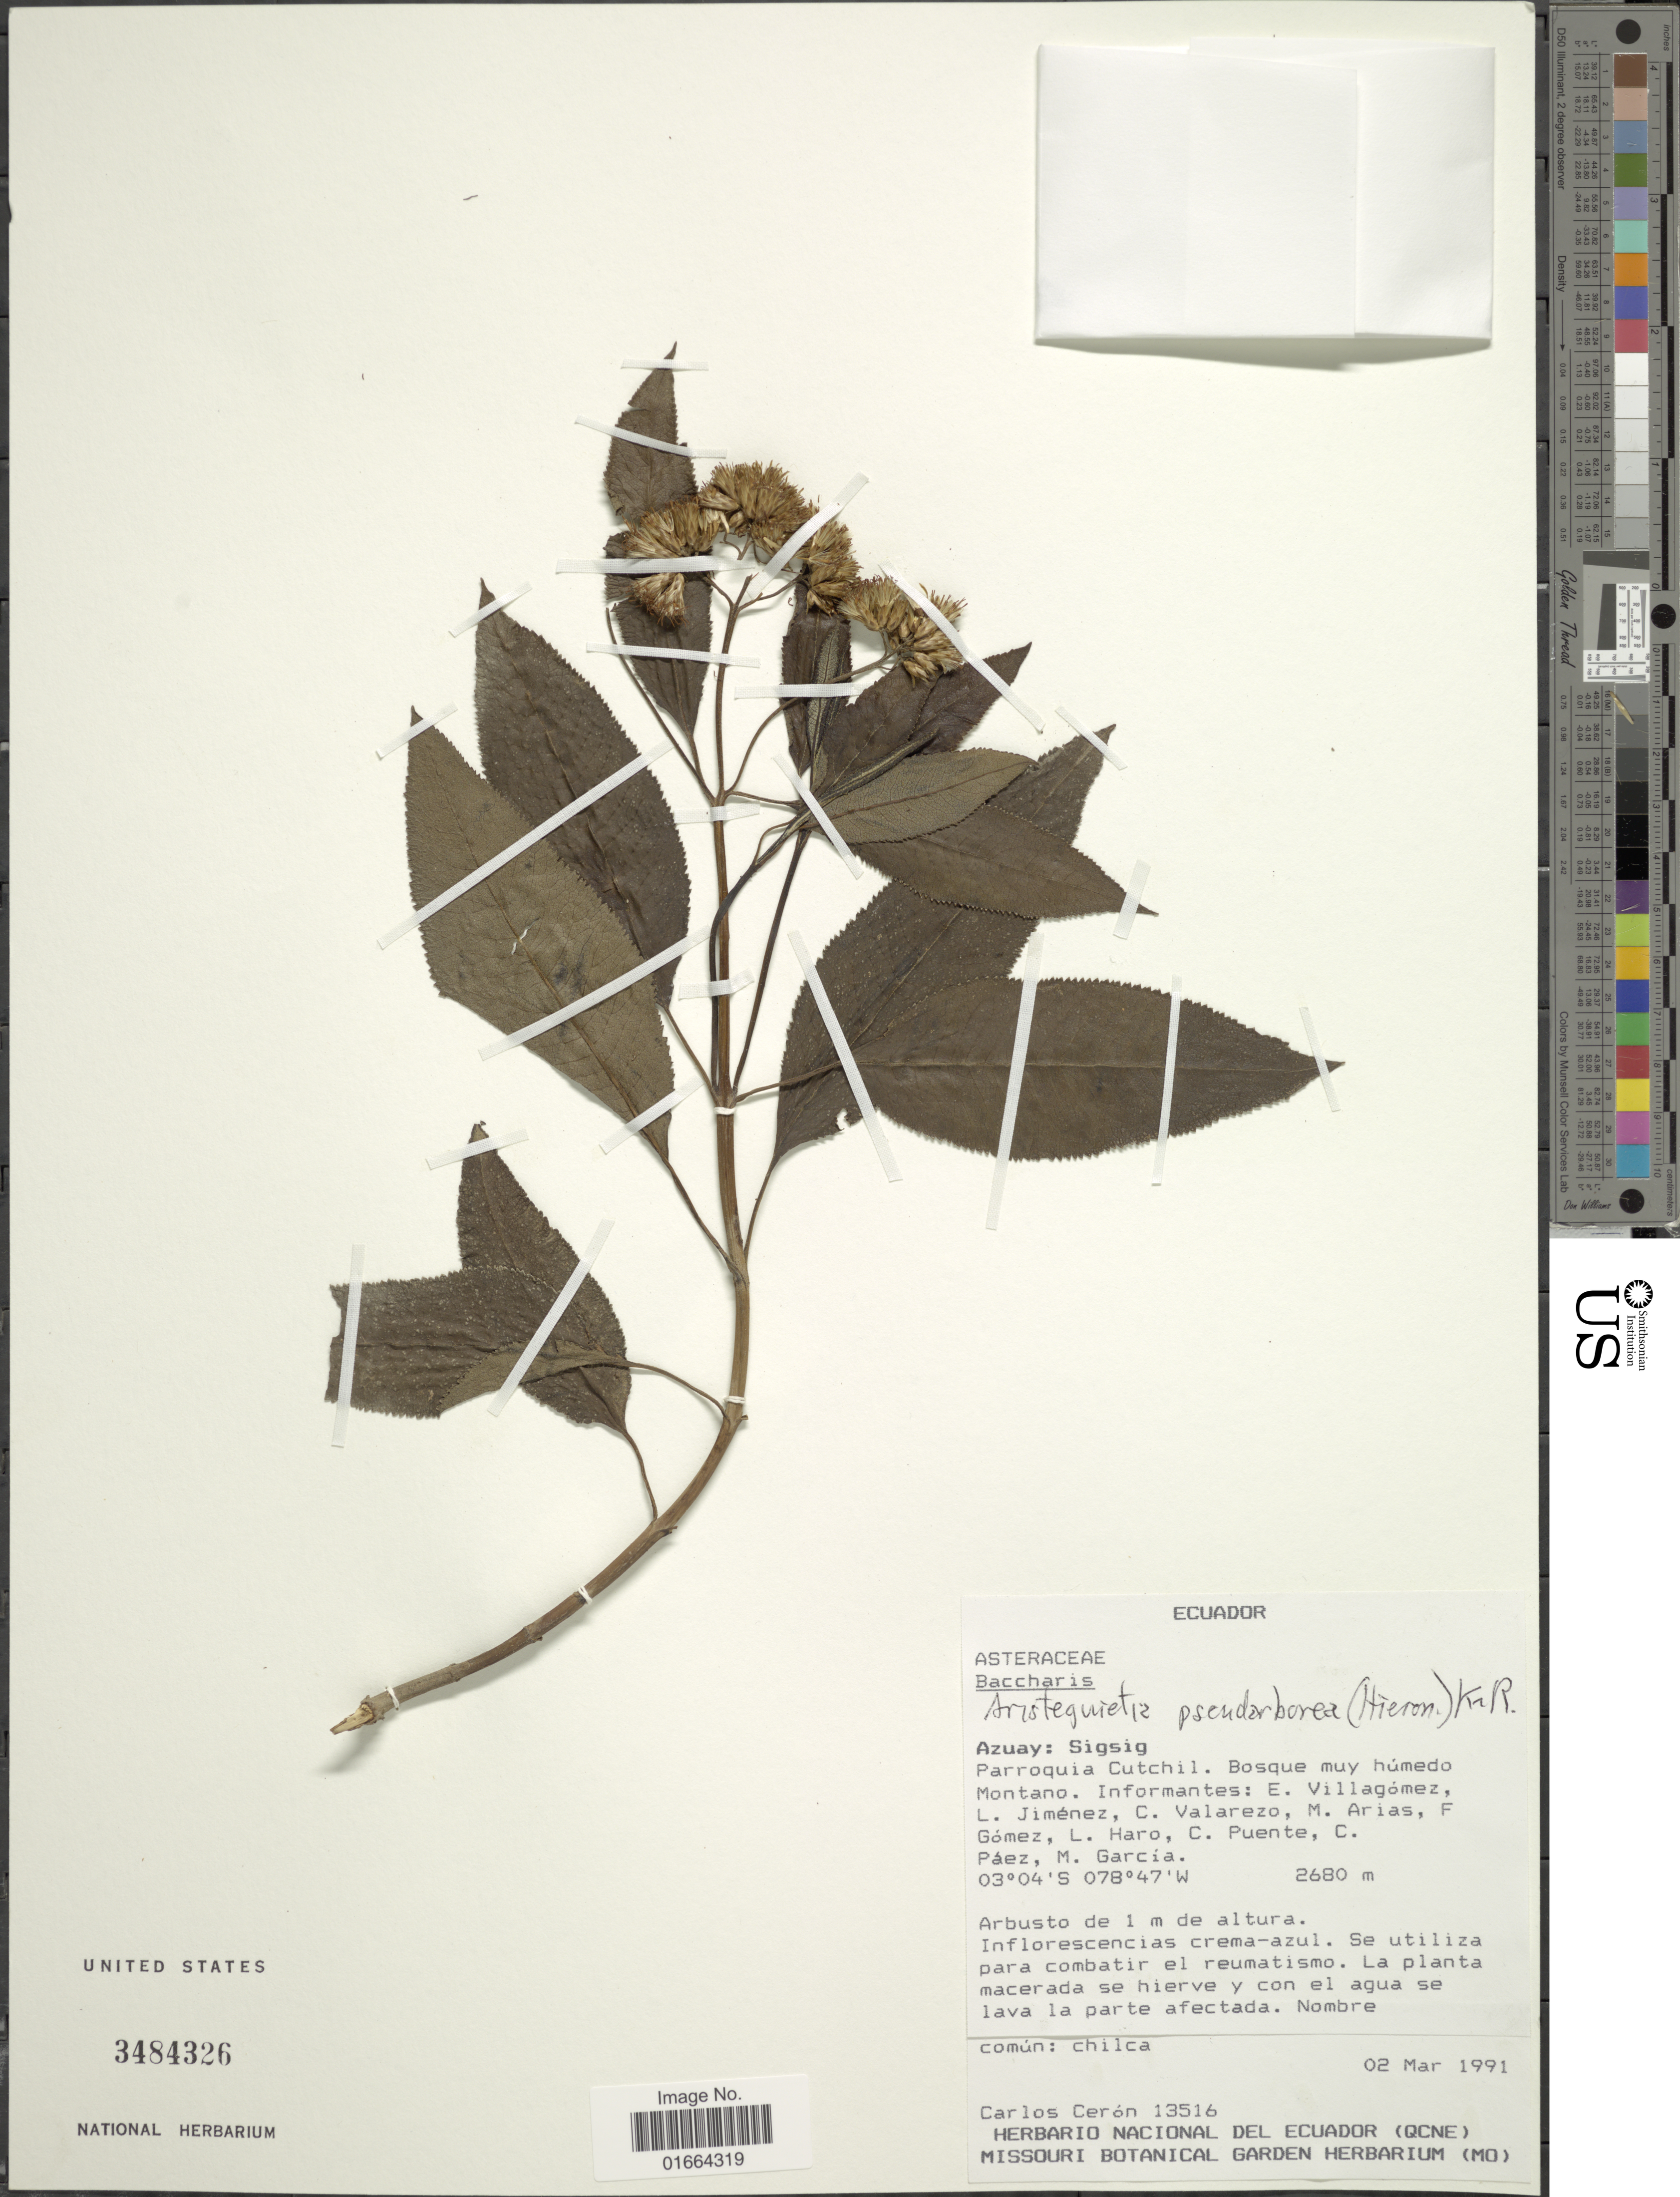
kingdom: Plantae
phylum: Tracheophyta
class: Magnoliopsida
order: Asterales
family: Asteraceae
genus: Aristeguietia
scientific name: Aristeguietia pseudarborea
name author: (Hieron.) R.M. King & H. Rob.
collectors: C. E. Cerón M., E. Villagómez, L. Jiménez, C. Valarezo & et al.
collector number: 13516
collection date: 1991-03-02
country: Ecuador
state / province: Azuay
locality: Sigsig. Parroquia Cutchil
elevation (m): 2680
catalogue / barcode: US 3484326